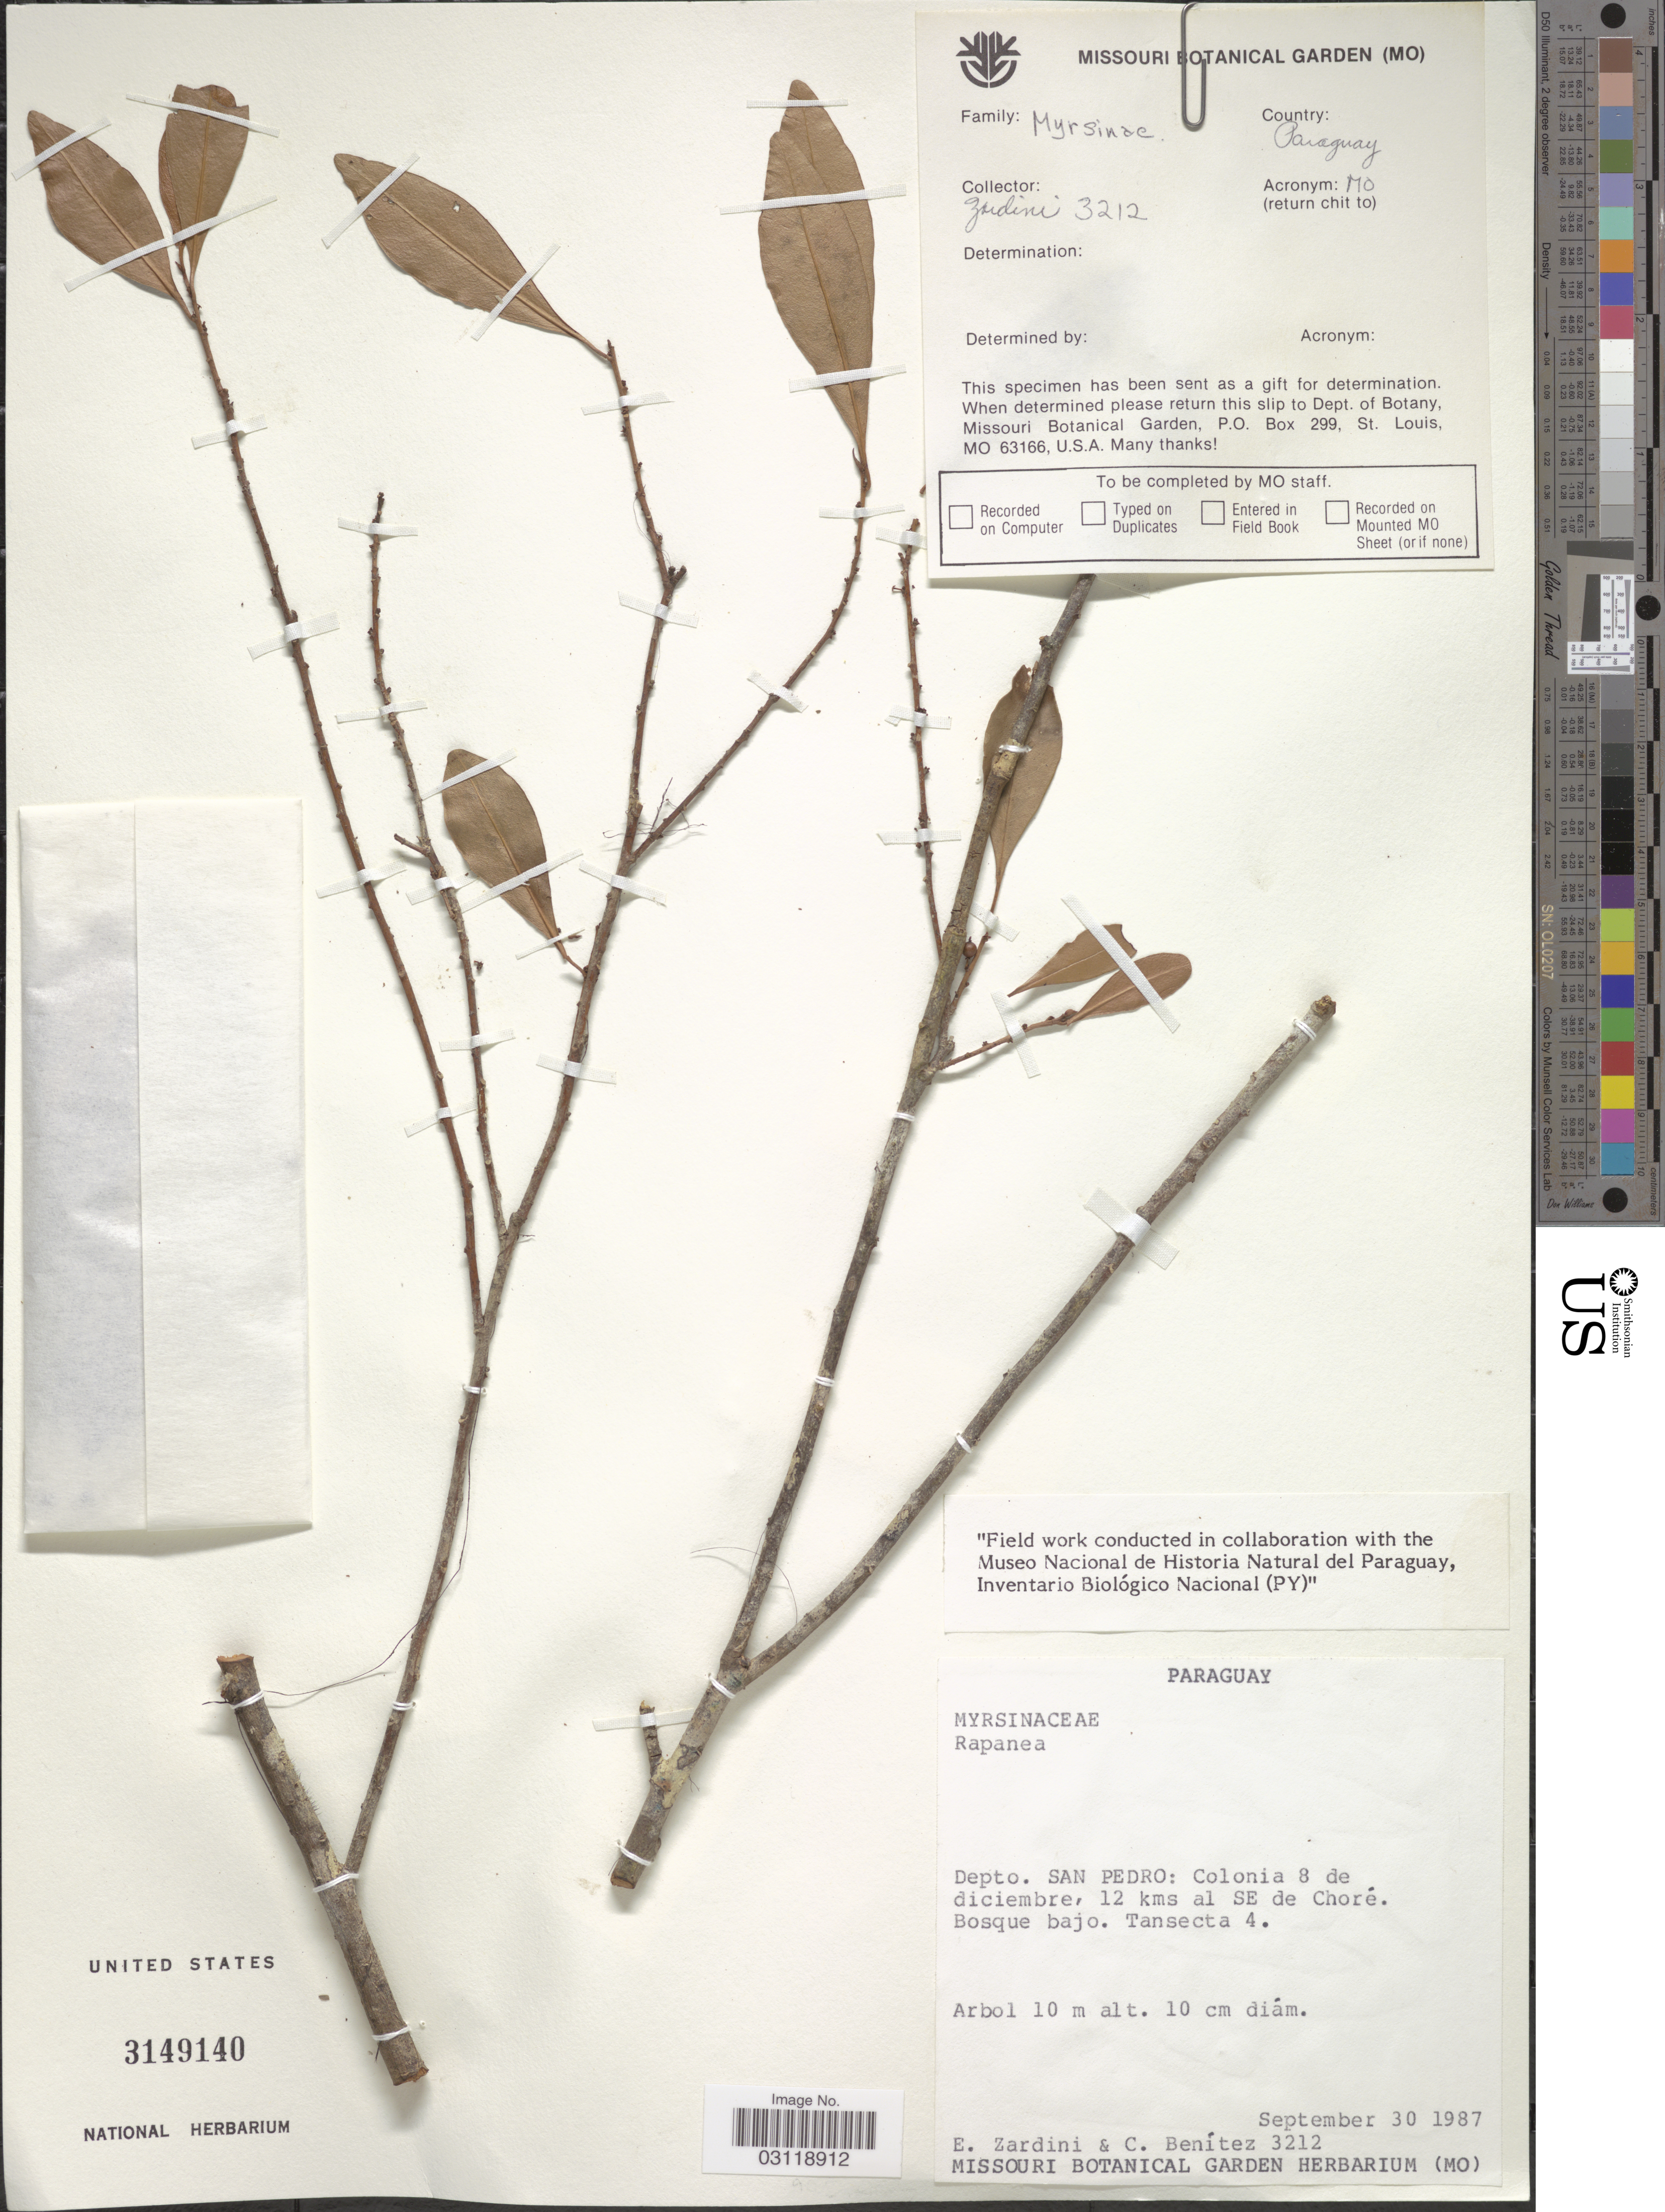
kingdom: Plantae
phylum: Tracheophyta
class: Magnoliopsida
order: Ericales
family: Primulaceae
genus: Rapanea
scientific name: Rapanea sp.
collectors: E. Zardini & C. Benítez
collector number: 3212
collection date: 1987-09-30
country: Paraguay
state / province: San Pedro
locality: Depto. San Pedro: Colonia 8 de diciembre, 12 kms al SE de Choré. Transecta 4.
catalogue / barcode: US 3149140